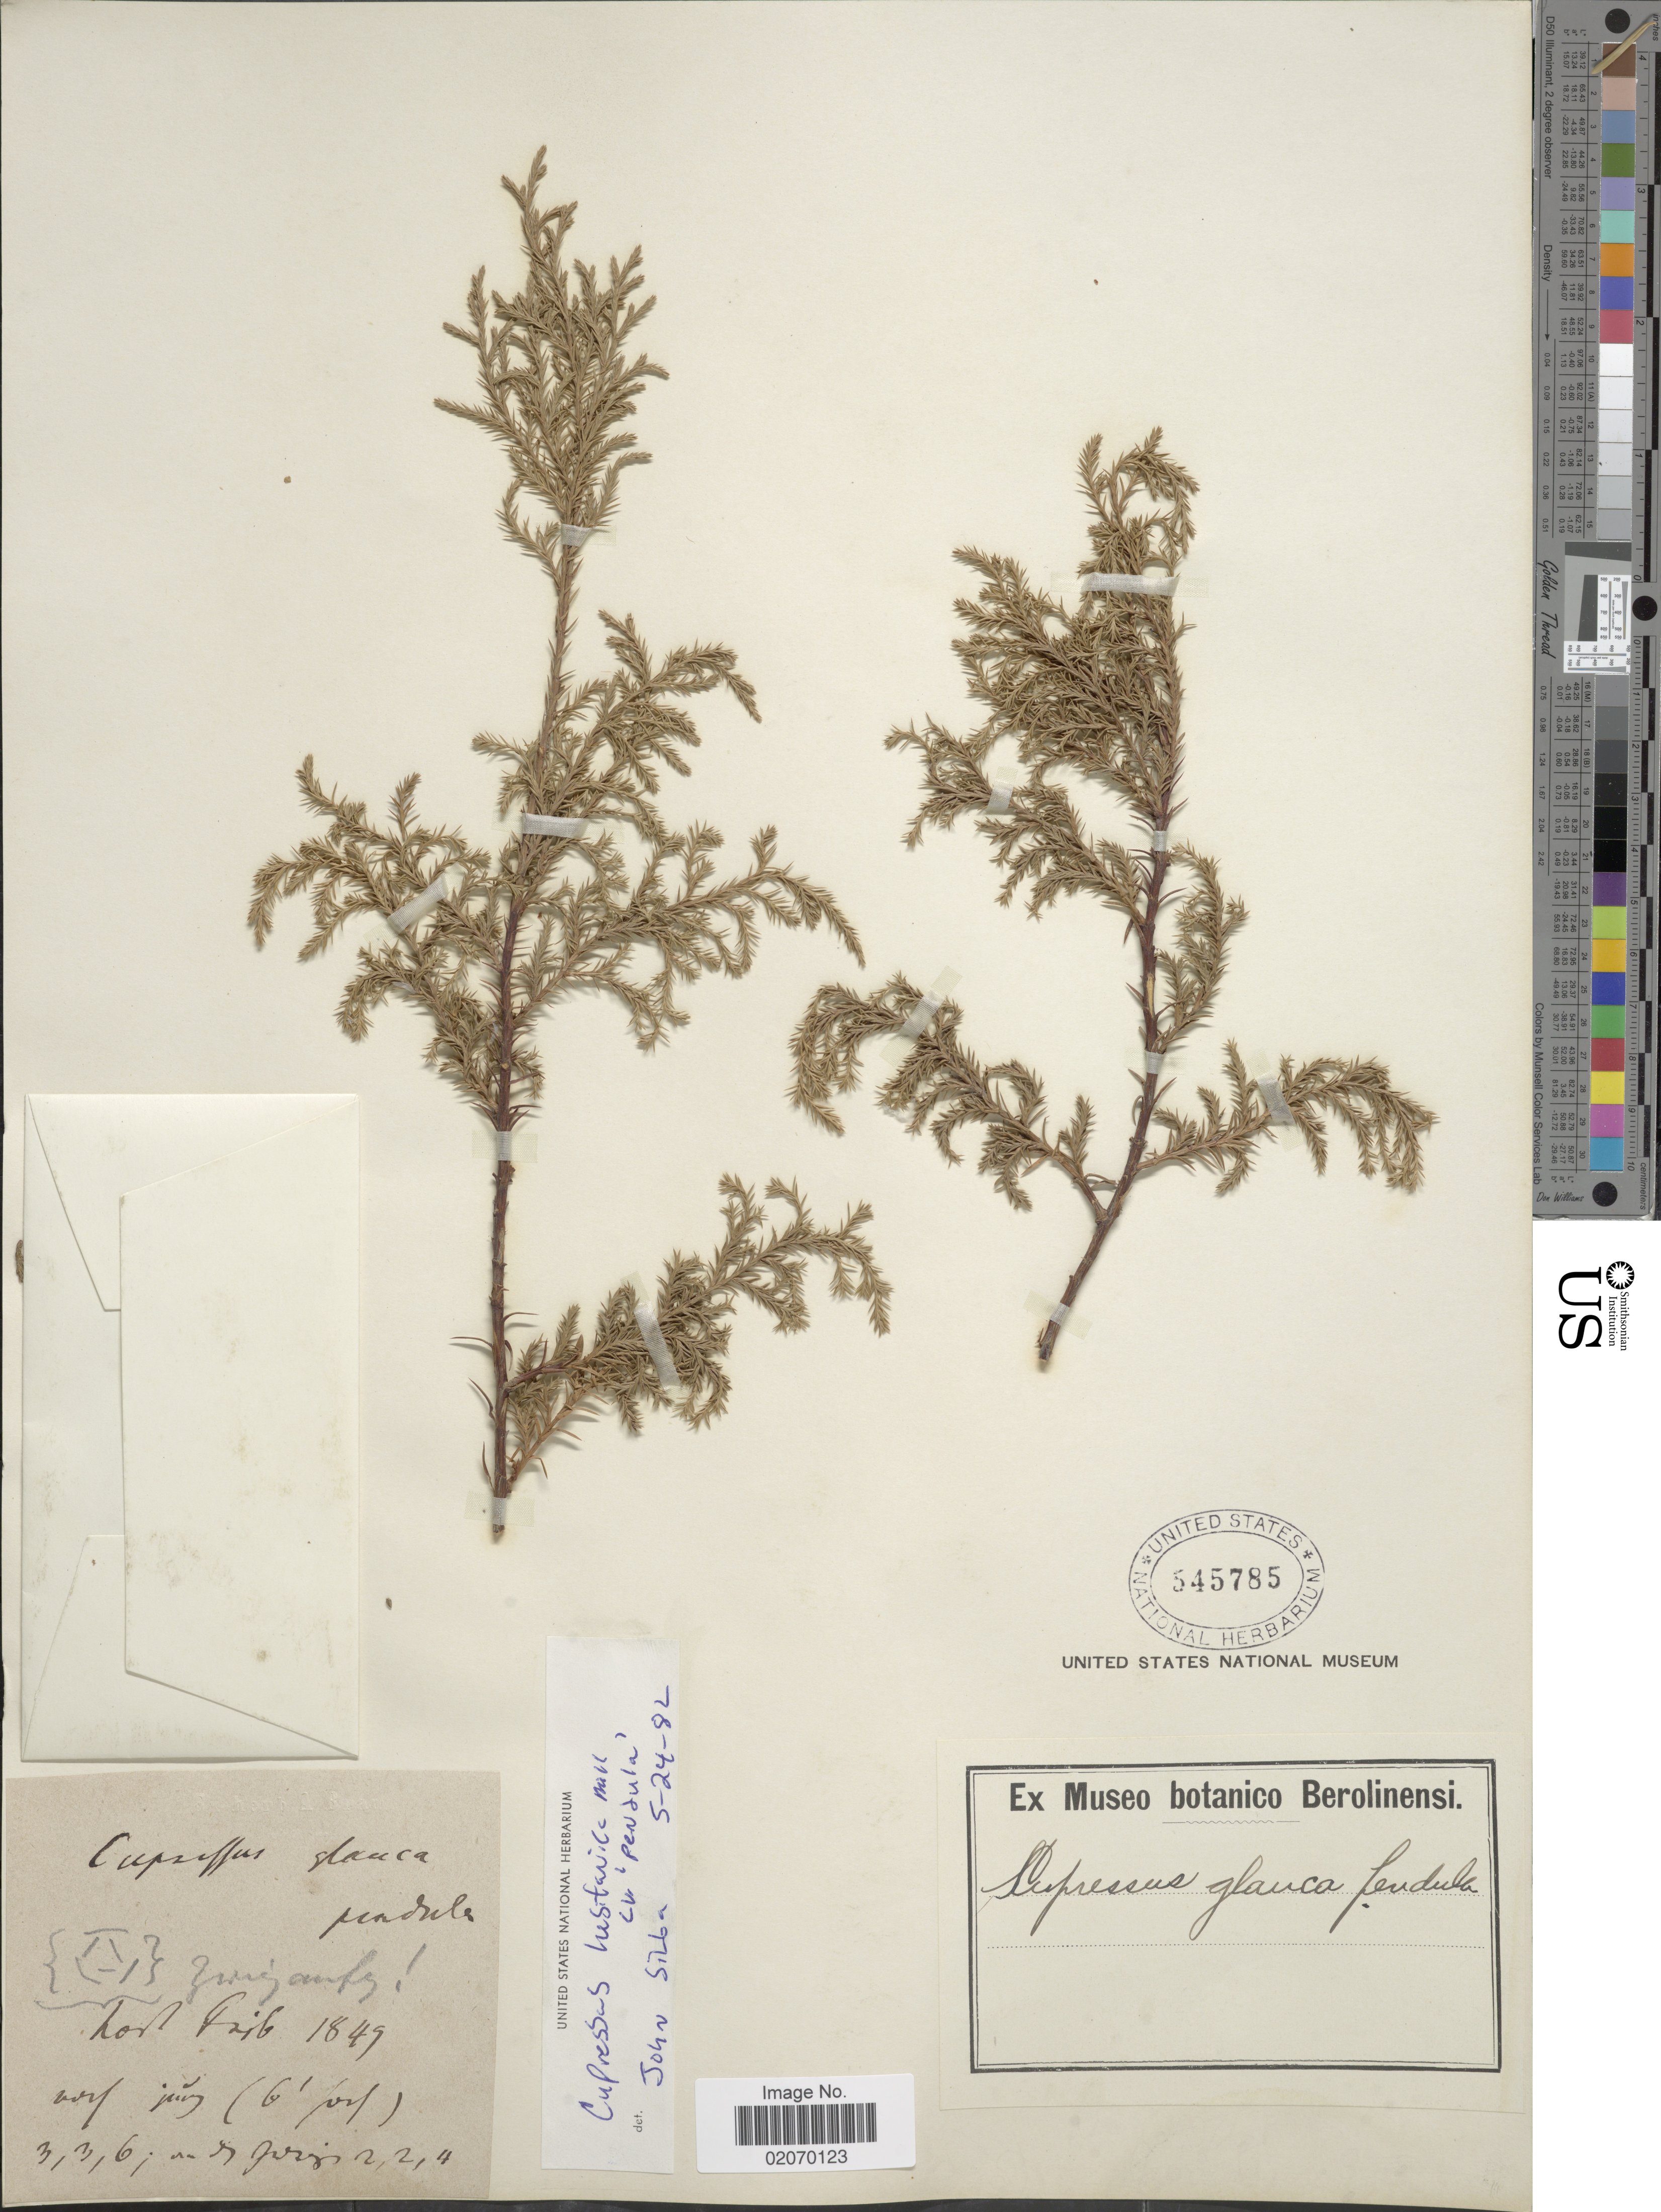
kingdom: Plantae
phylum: Tracheophyta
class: Pinopsida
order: Pinales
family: Cupressaceae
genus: Hesperocyparis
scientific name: Hesperocyparis lusitanica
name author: (Miller) Bartel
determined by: (US) Smithsonian Institution - National Museum of Natural History - Department of Botany (UNITED STATES)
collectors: ex Mus. Bot. Berolinensi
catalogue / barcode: US 545785